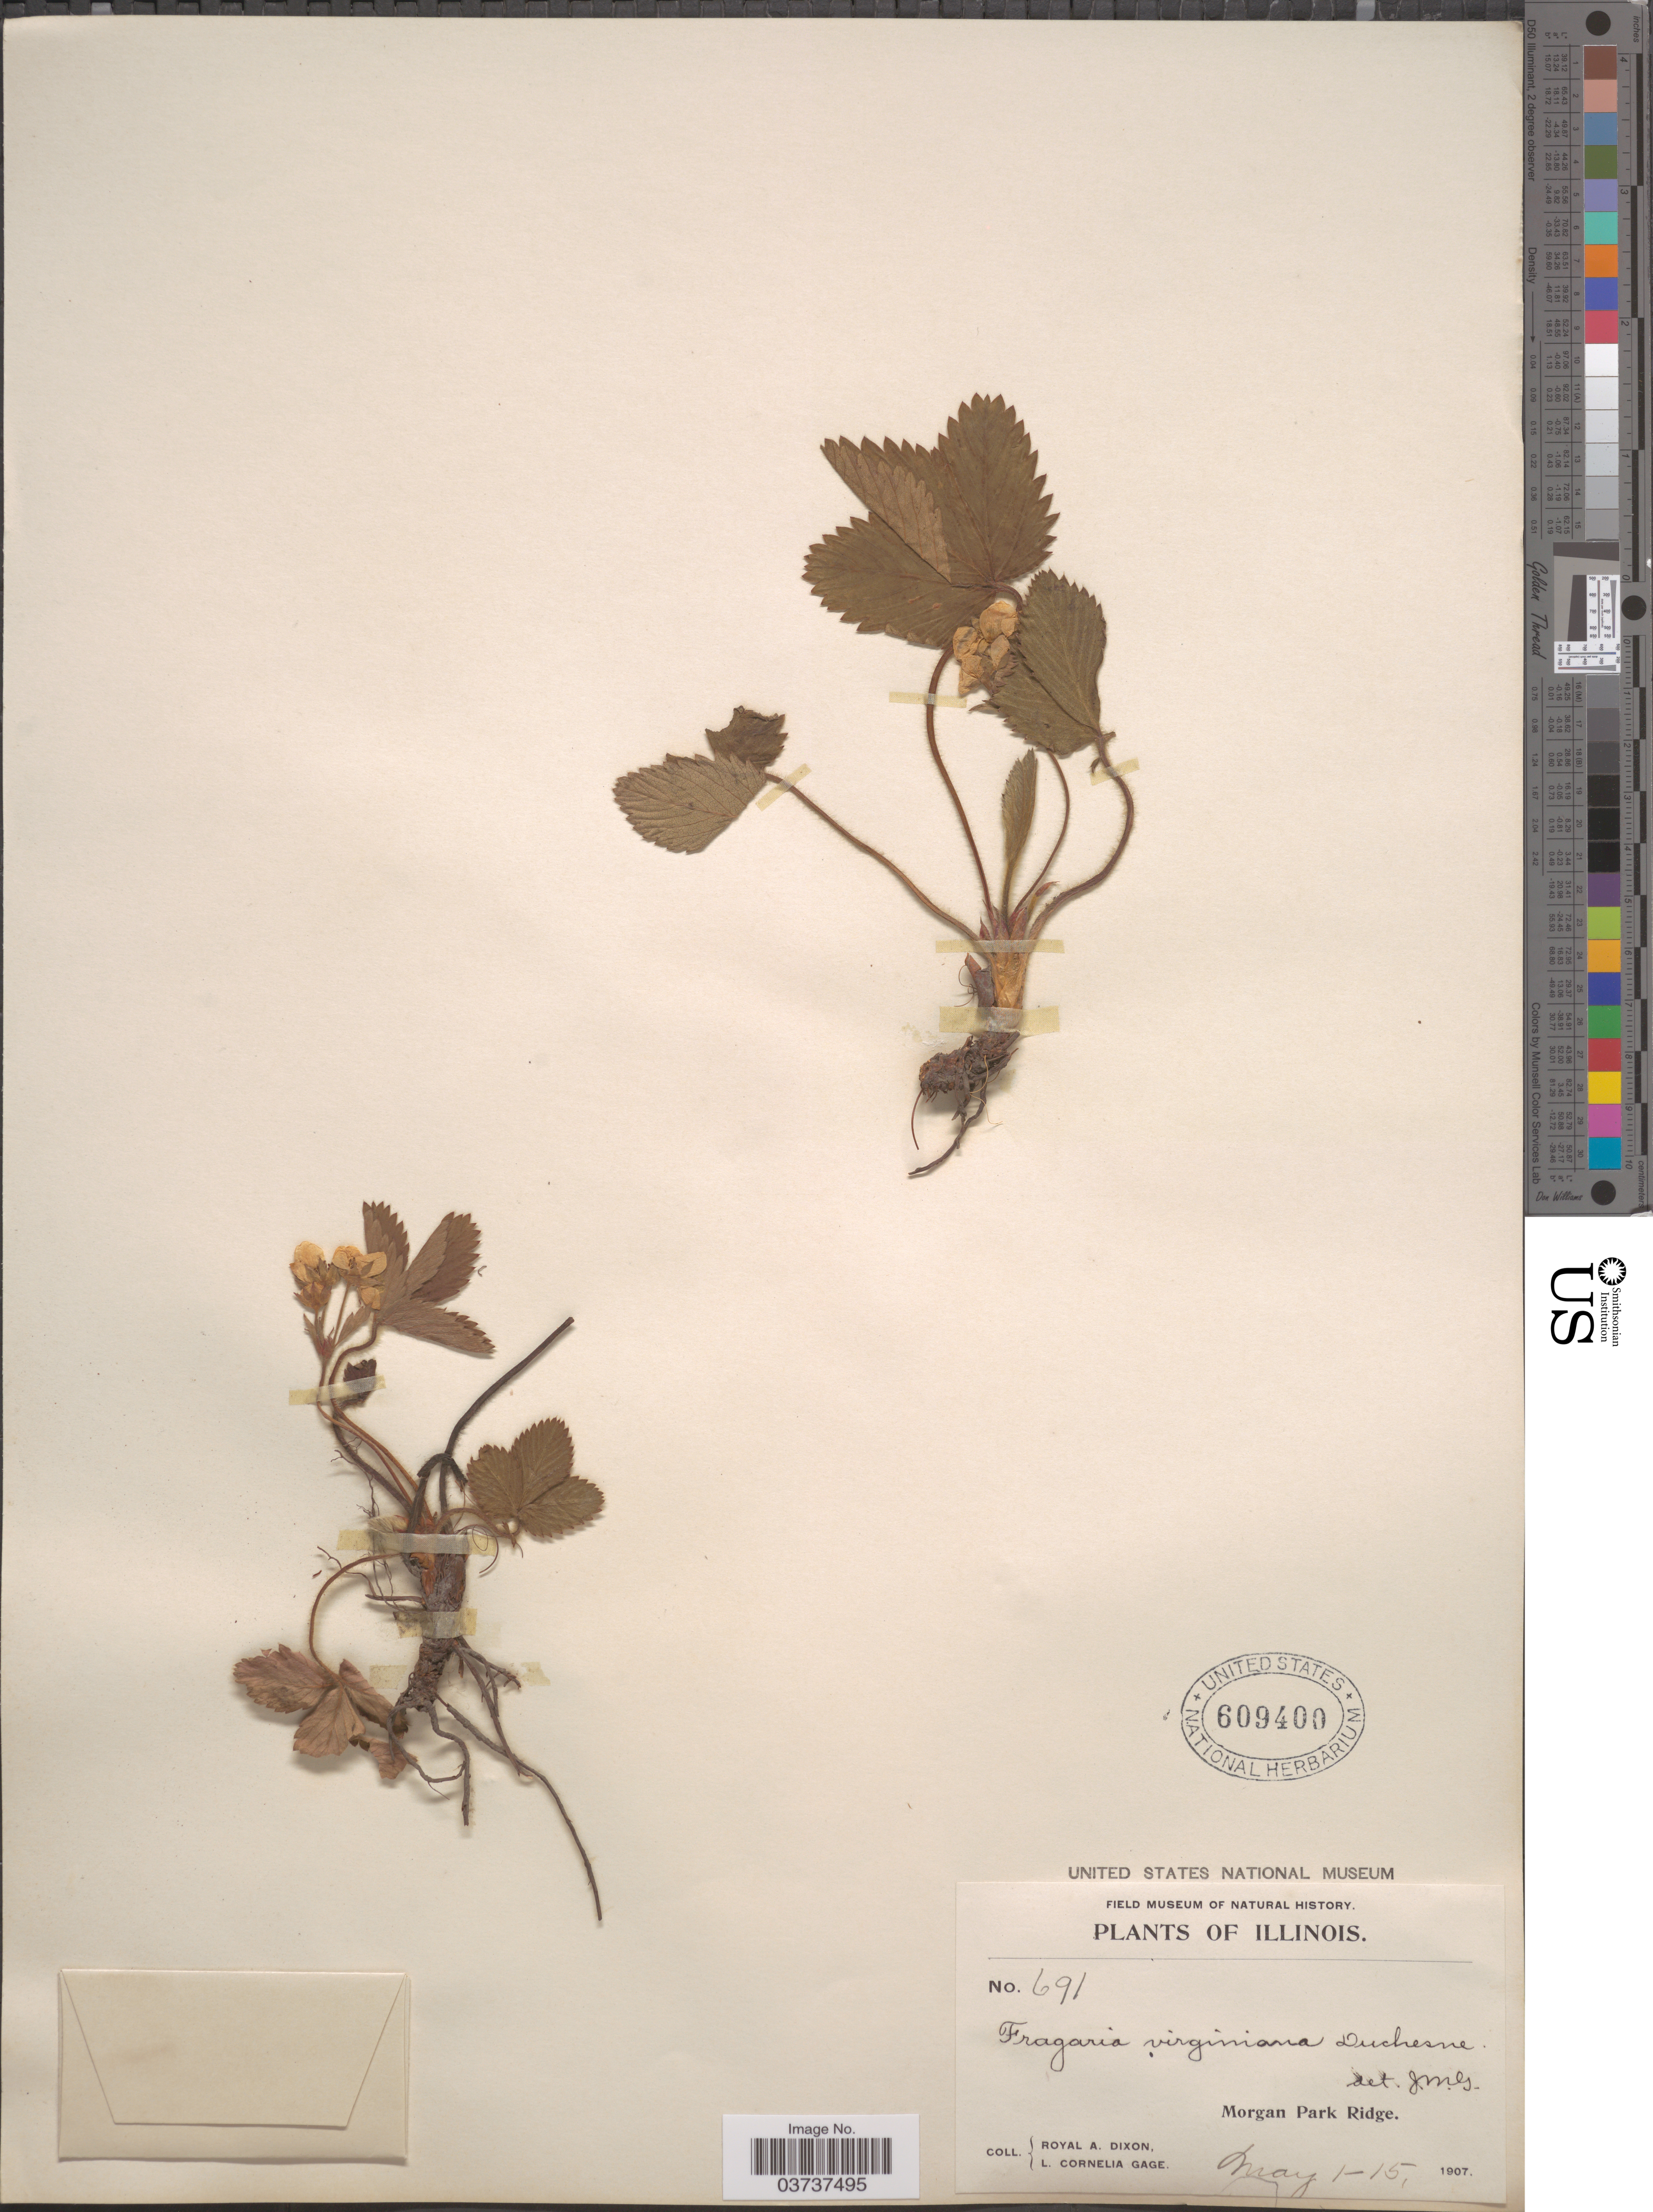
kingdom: Plantae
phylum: Tracheophyta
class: Magnoliopsida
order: Rosales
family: Rosaceae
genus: Fragaria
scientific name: Fragaria virginiana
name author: Mill.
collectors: R. A. Dixon & L. Gage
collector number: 691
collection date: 1907-05-01/1907-05-15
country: United States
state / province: Illinois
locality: Morgan Park Ridge.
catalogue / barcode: US 609400